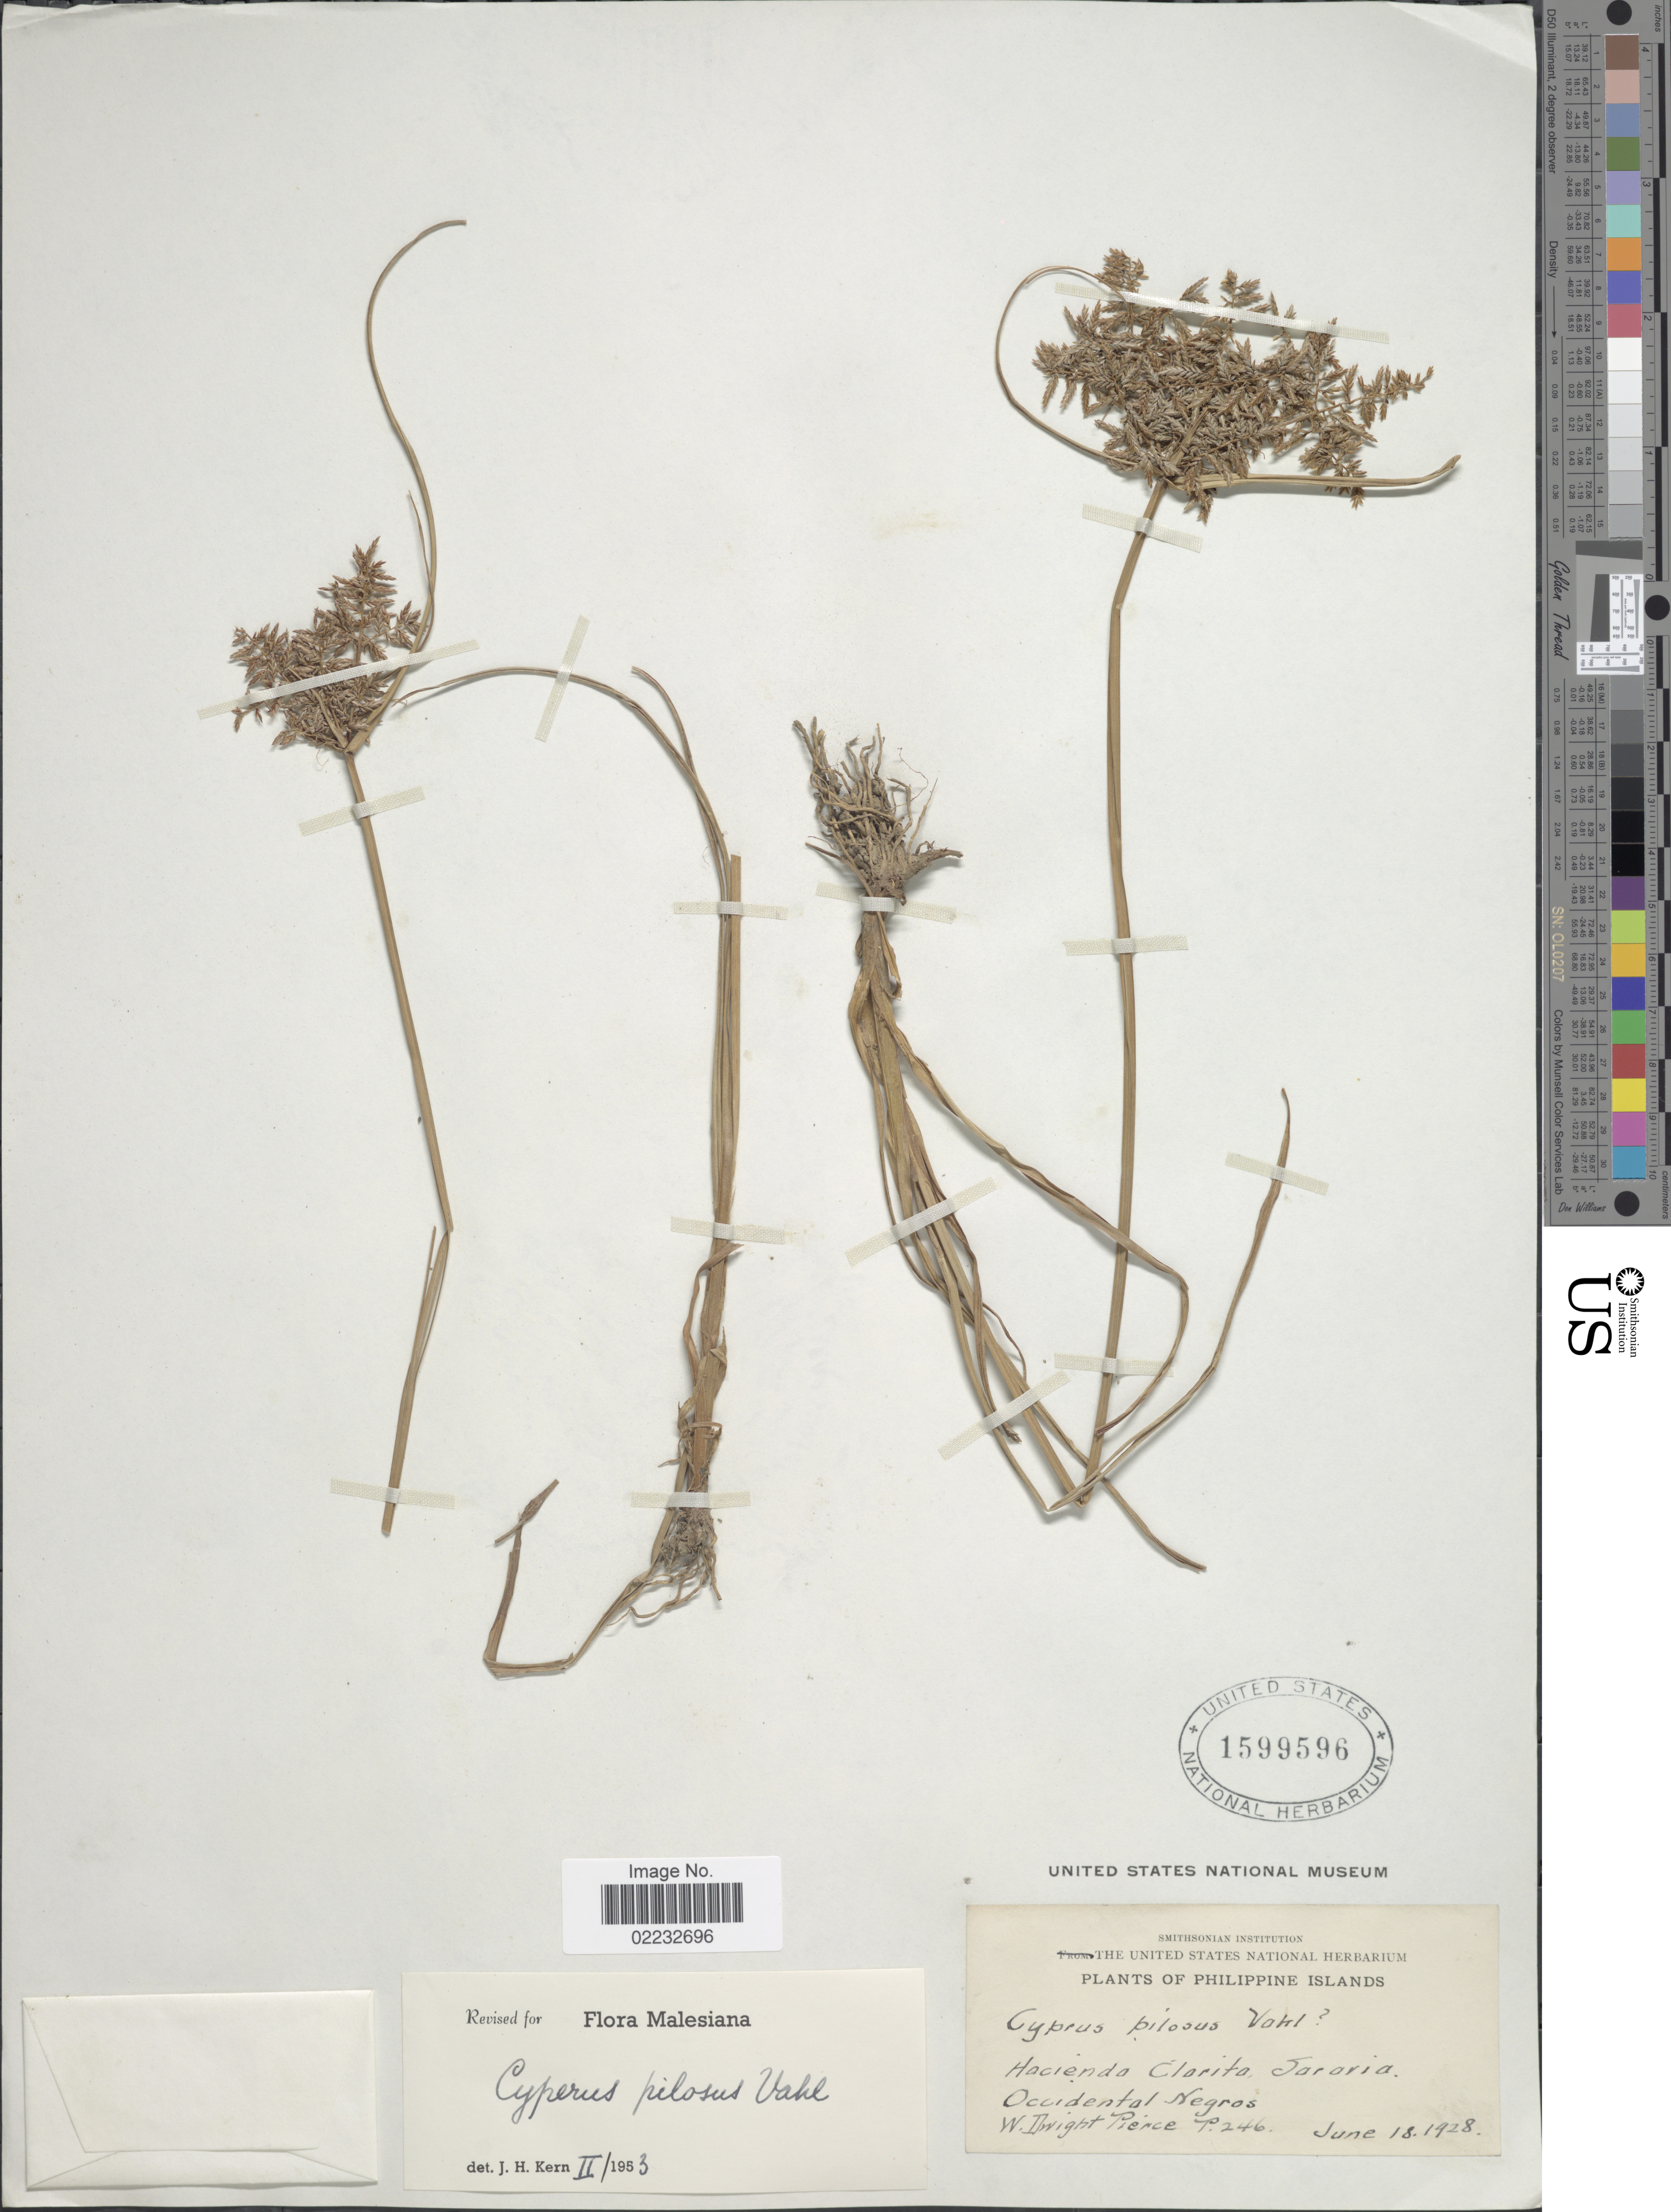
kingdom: Plantae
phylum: Tracheophyta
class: Liliopsida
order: Poales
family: Cyperaceae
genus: Cyperus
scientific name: Cyperus pilosus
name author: Vahl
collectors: W. Pierce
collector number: P 246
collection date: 1928-06-18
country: Philippines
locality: Hacienda Clarita, Sararia. Occidental Negros.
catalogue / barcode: US 1599596